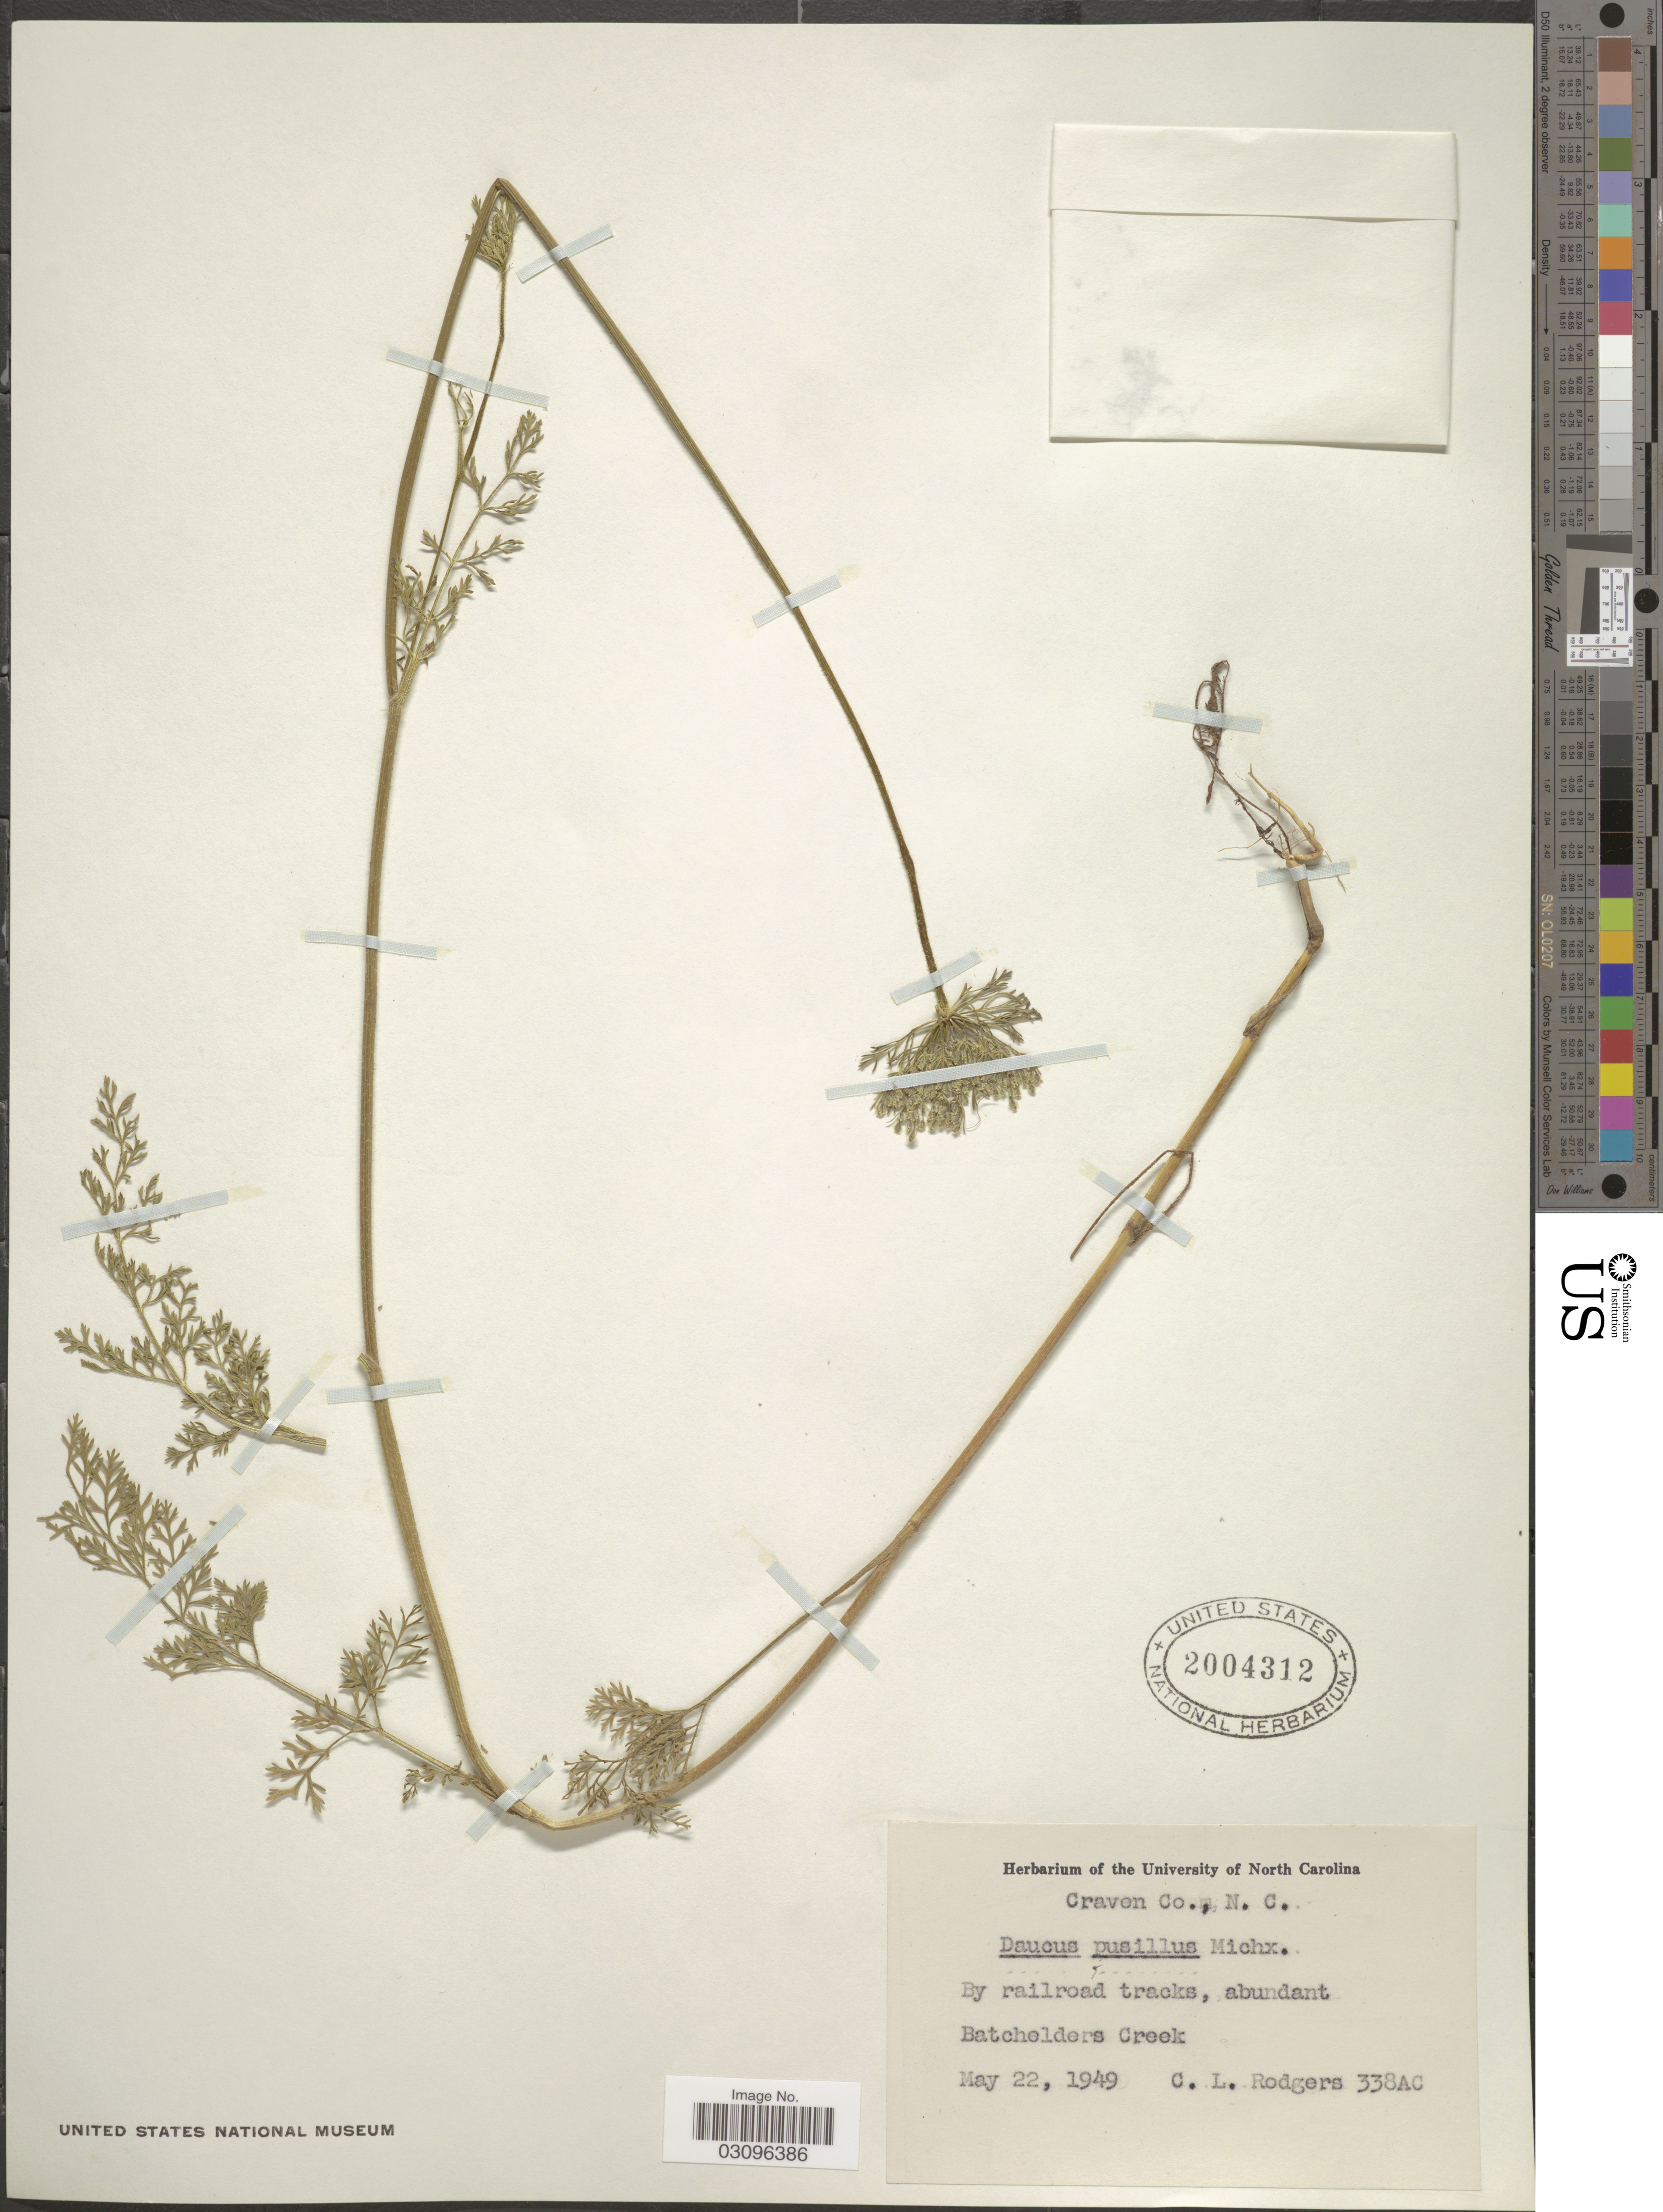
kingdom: Plantae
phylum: Tracheophyta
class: Magnoliopsida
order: Apiales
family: Apiaceae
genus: Daucus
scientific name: Daucus pusillus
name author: Michx.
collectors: C. Rodgers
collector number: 338AC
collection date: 1949-05-22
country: United States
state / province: North Carolina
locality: Craven Co., N. C. By railroad tracks, abundant. Batchelders Creek.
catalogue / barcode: US 2004312